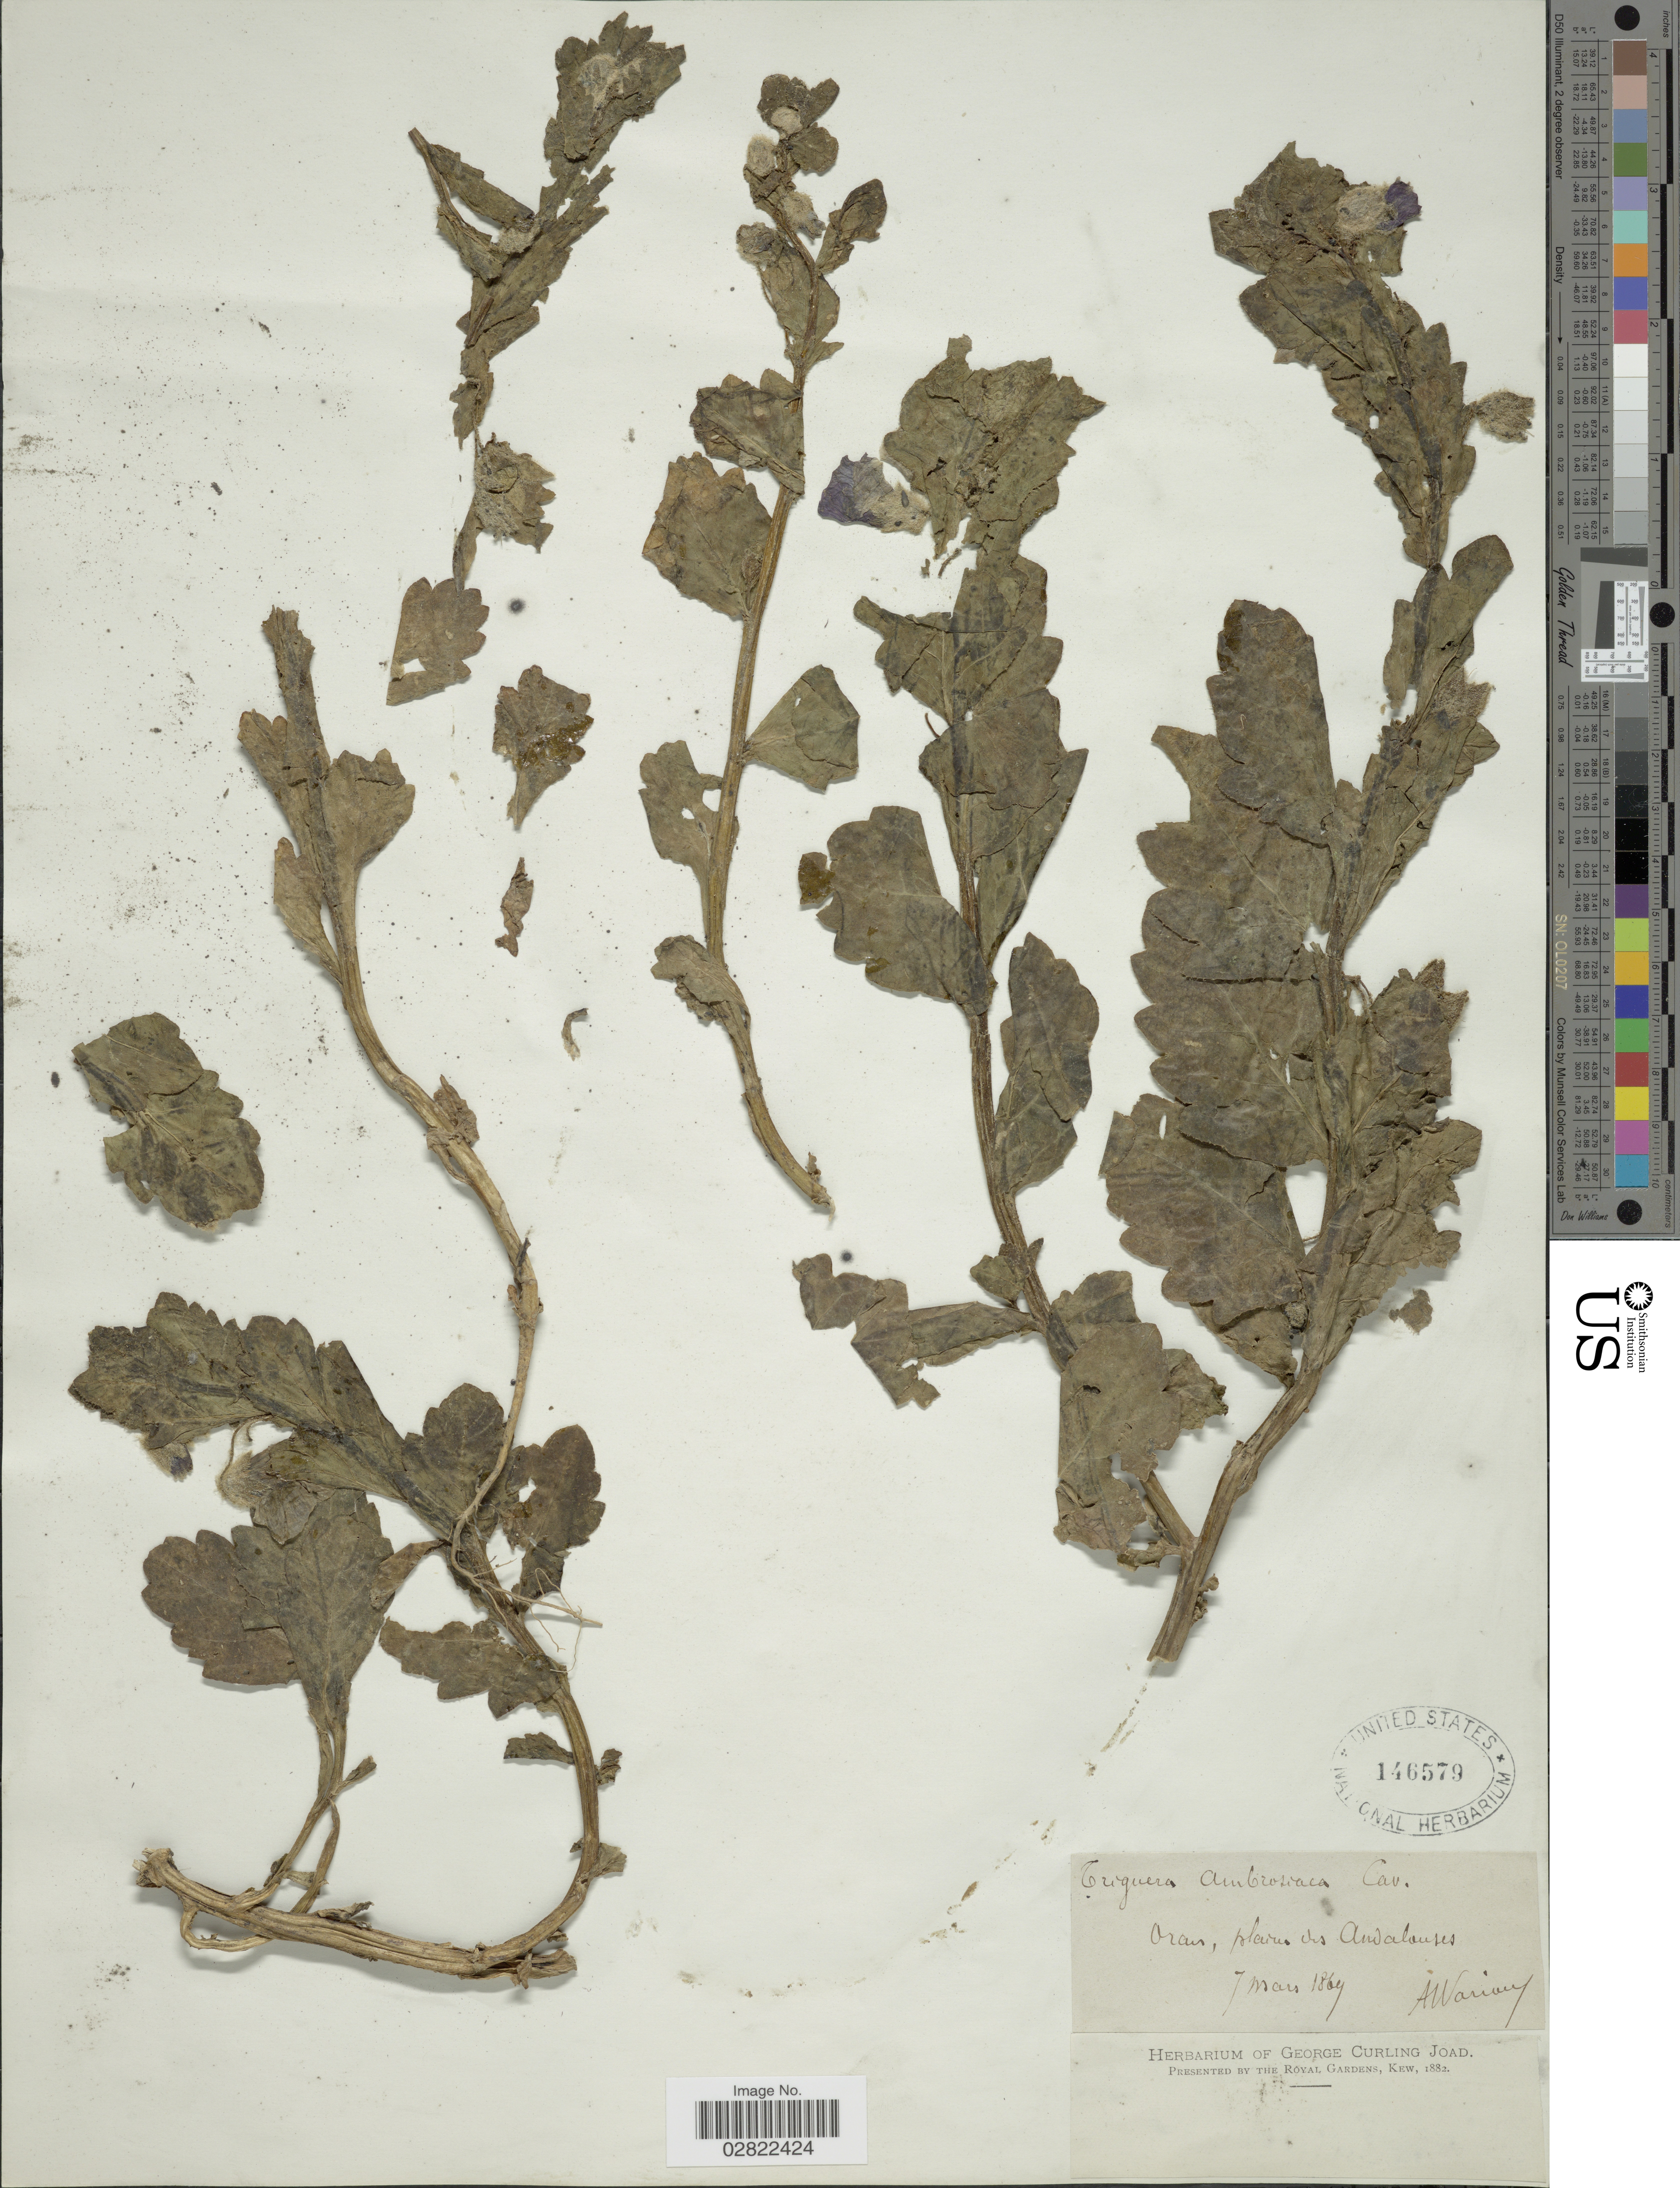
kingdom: Plantae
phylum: Tracheophyta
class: Magnoliopsida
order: Solanales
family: Solanaceae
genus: Triguera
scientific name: Triguera ambrosiaca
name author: Cav.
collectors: A. Warion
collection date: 1864-03-07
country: Algeria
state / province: Oran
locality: Plaine des Andalouses.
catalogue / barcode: US 146579